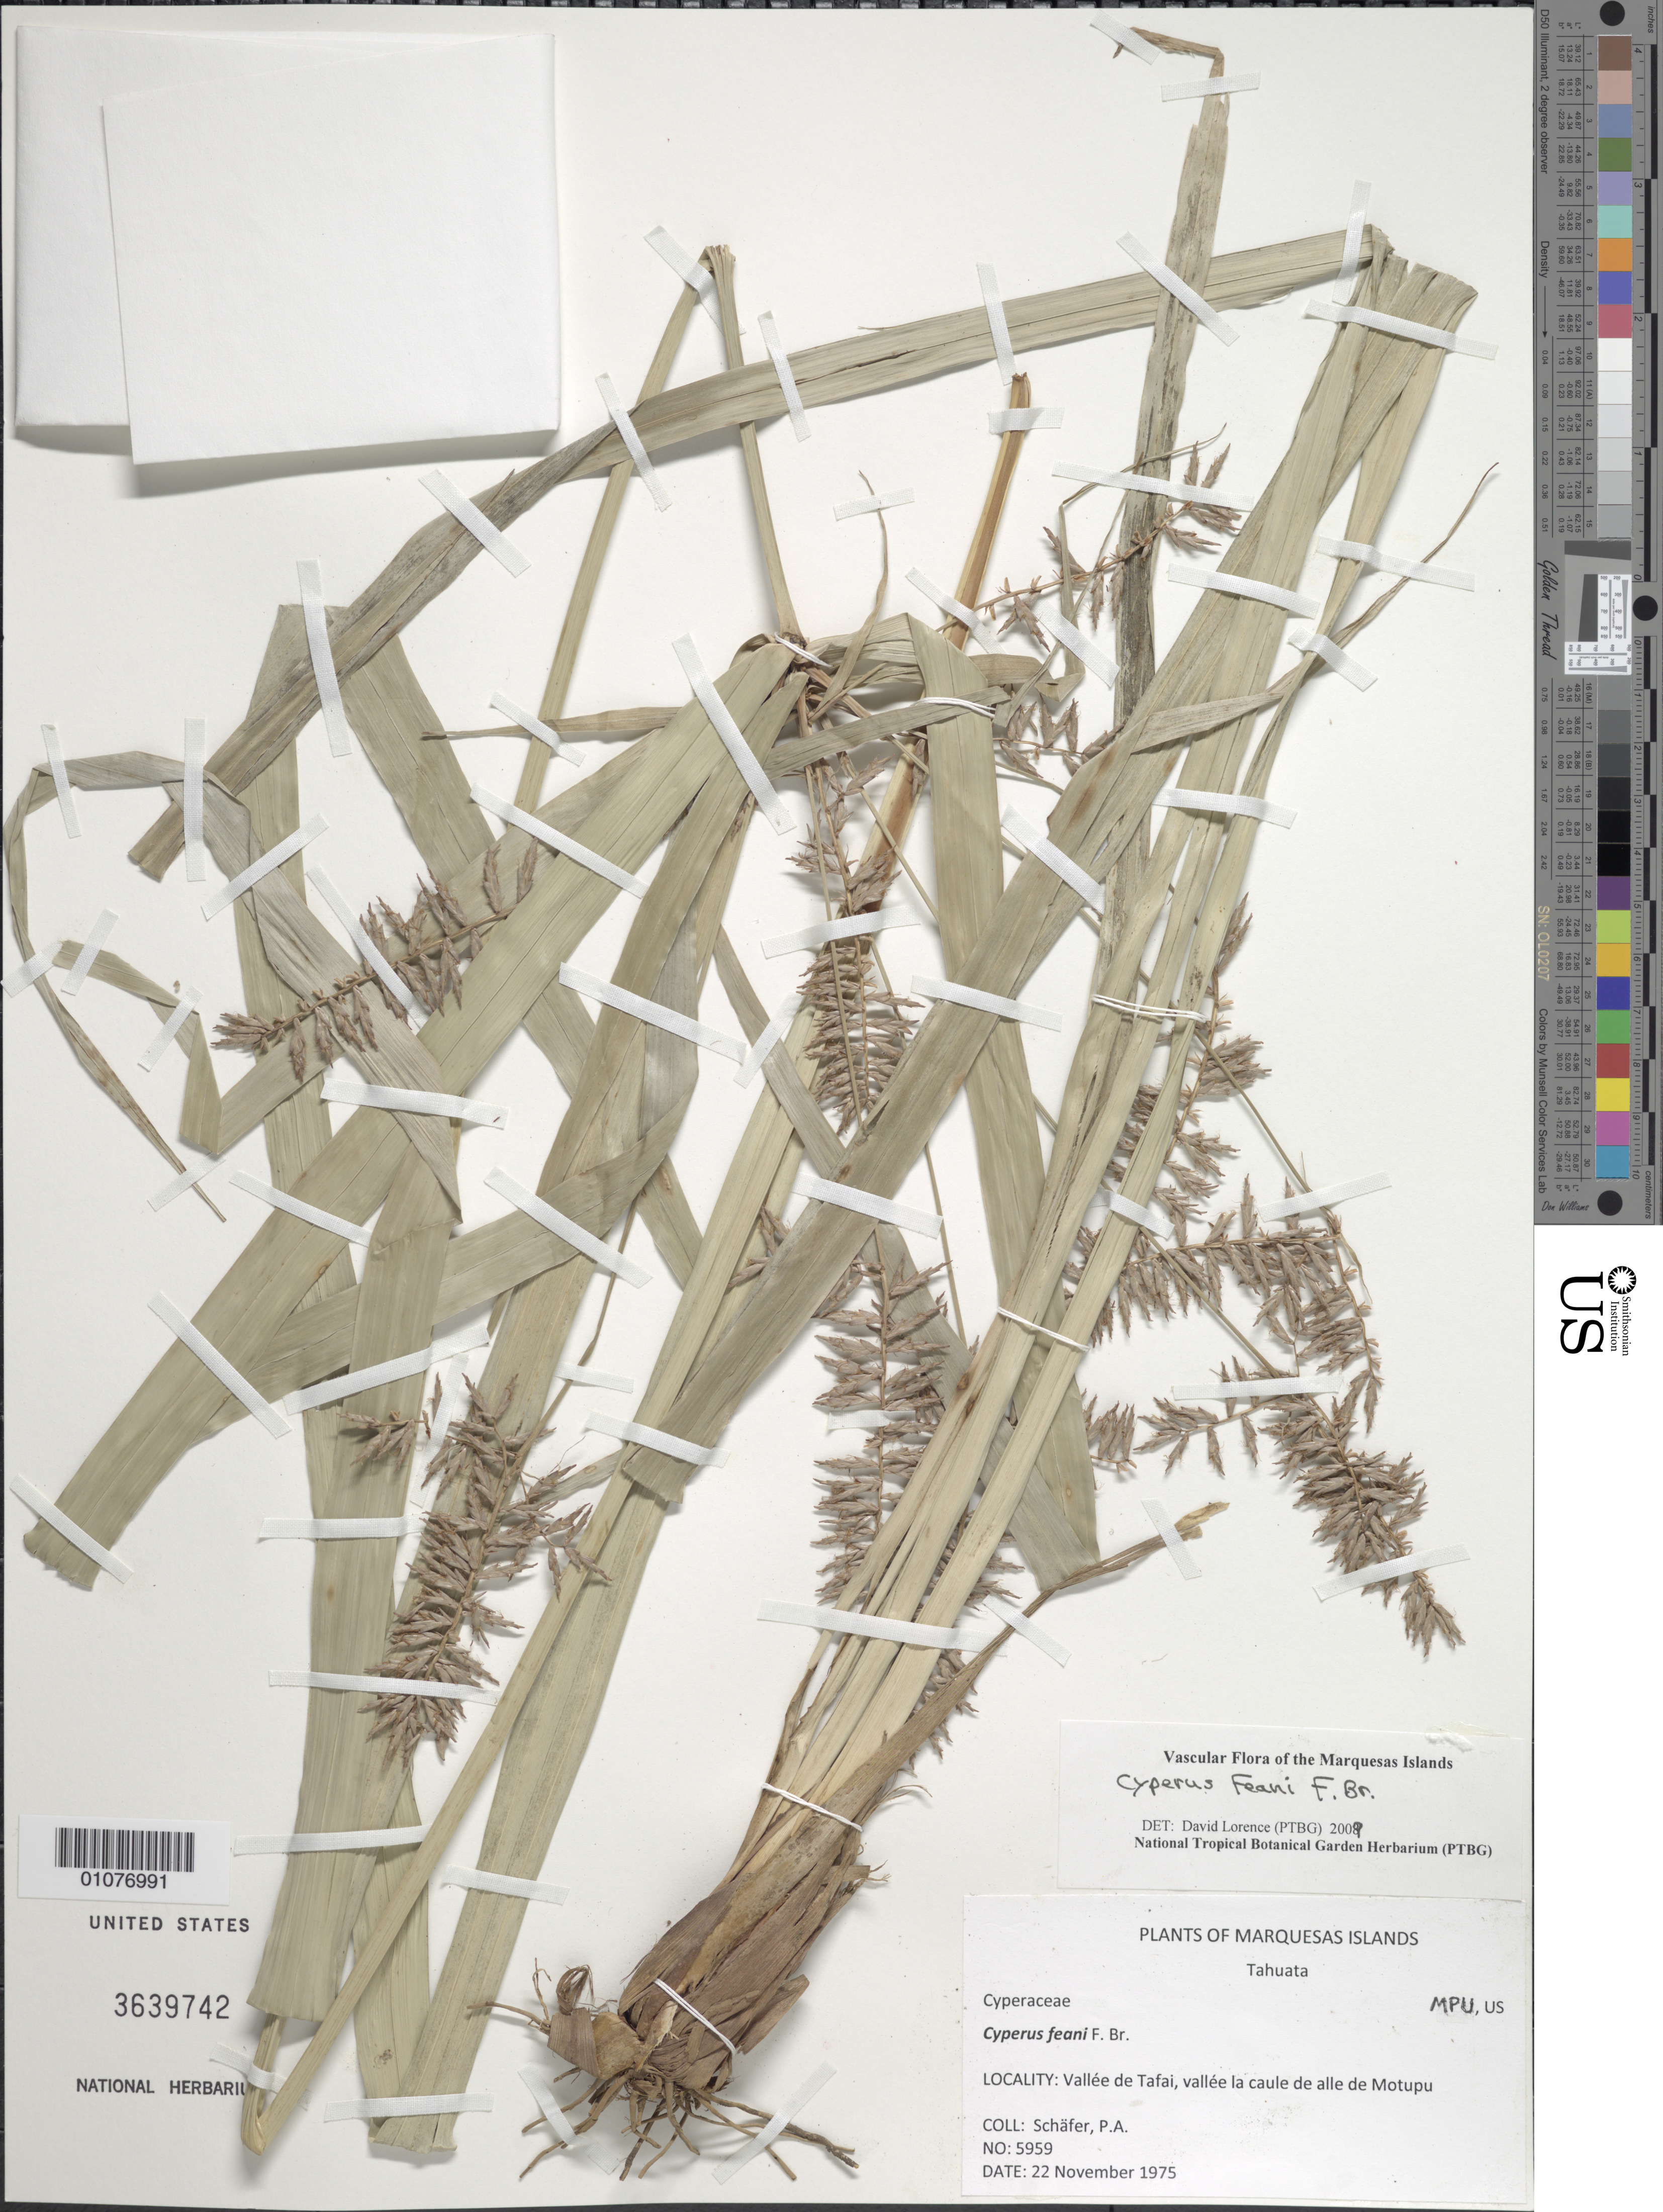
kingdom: Plantae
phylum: Tracheophyta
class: Liliopsida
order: Poales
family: Cyperaceae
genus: Cyperus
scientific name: Cyperus feani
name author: F. Br.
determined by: Wagner, W. L., (BOT), Smithsonian Institution - National Museum of Natural History (UNITED STATES)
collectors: P. A. Schäfer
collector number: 5959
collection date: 1975-11-22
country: French Polynesia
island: Tahuata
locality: Vallée de Tafai, vallée la caule de alle de Motupu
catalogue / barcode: US 3639742